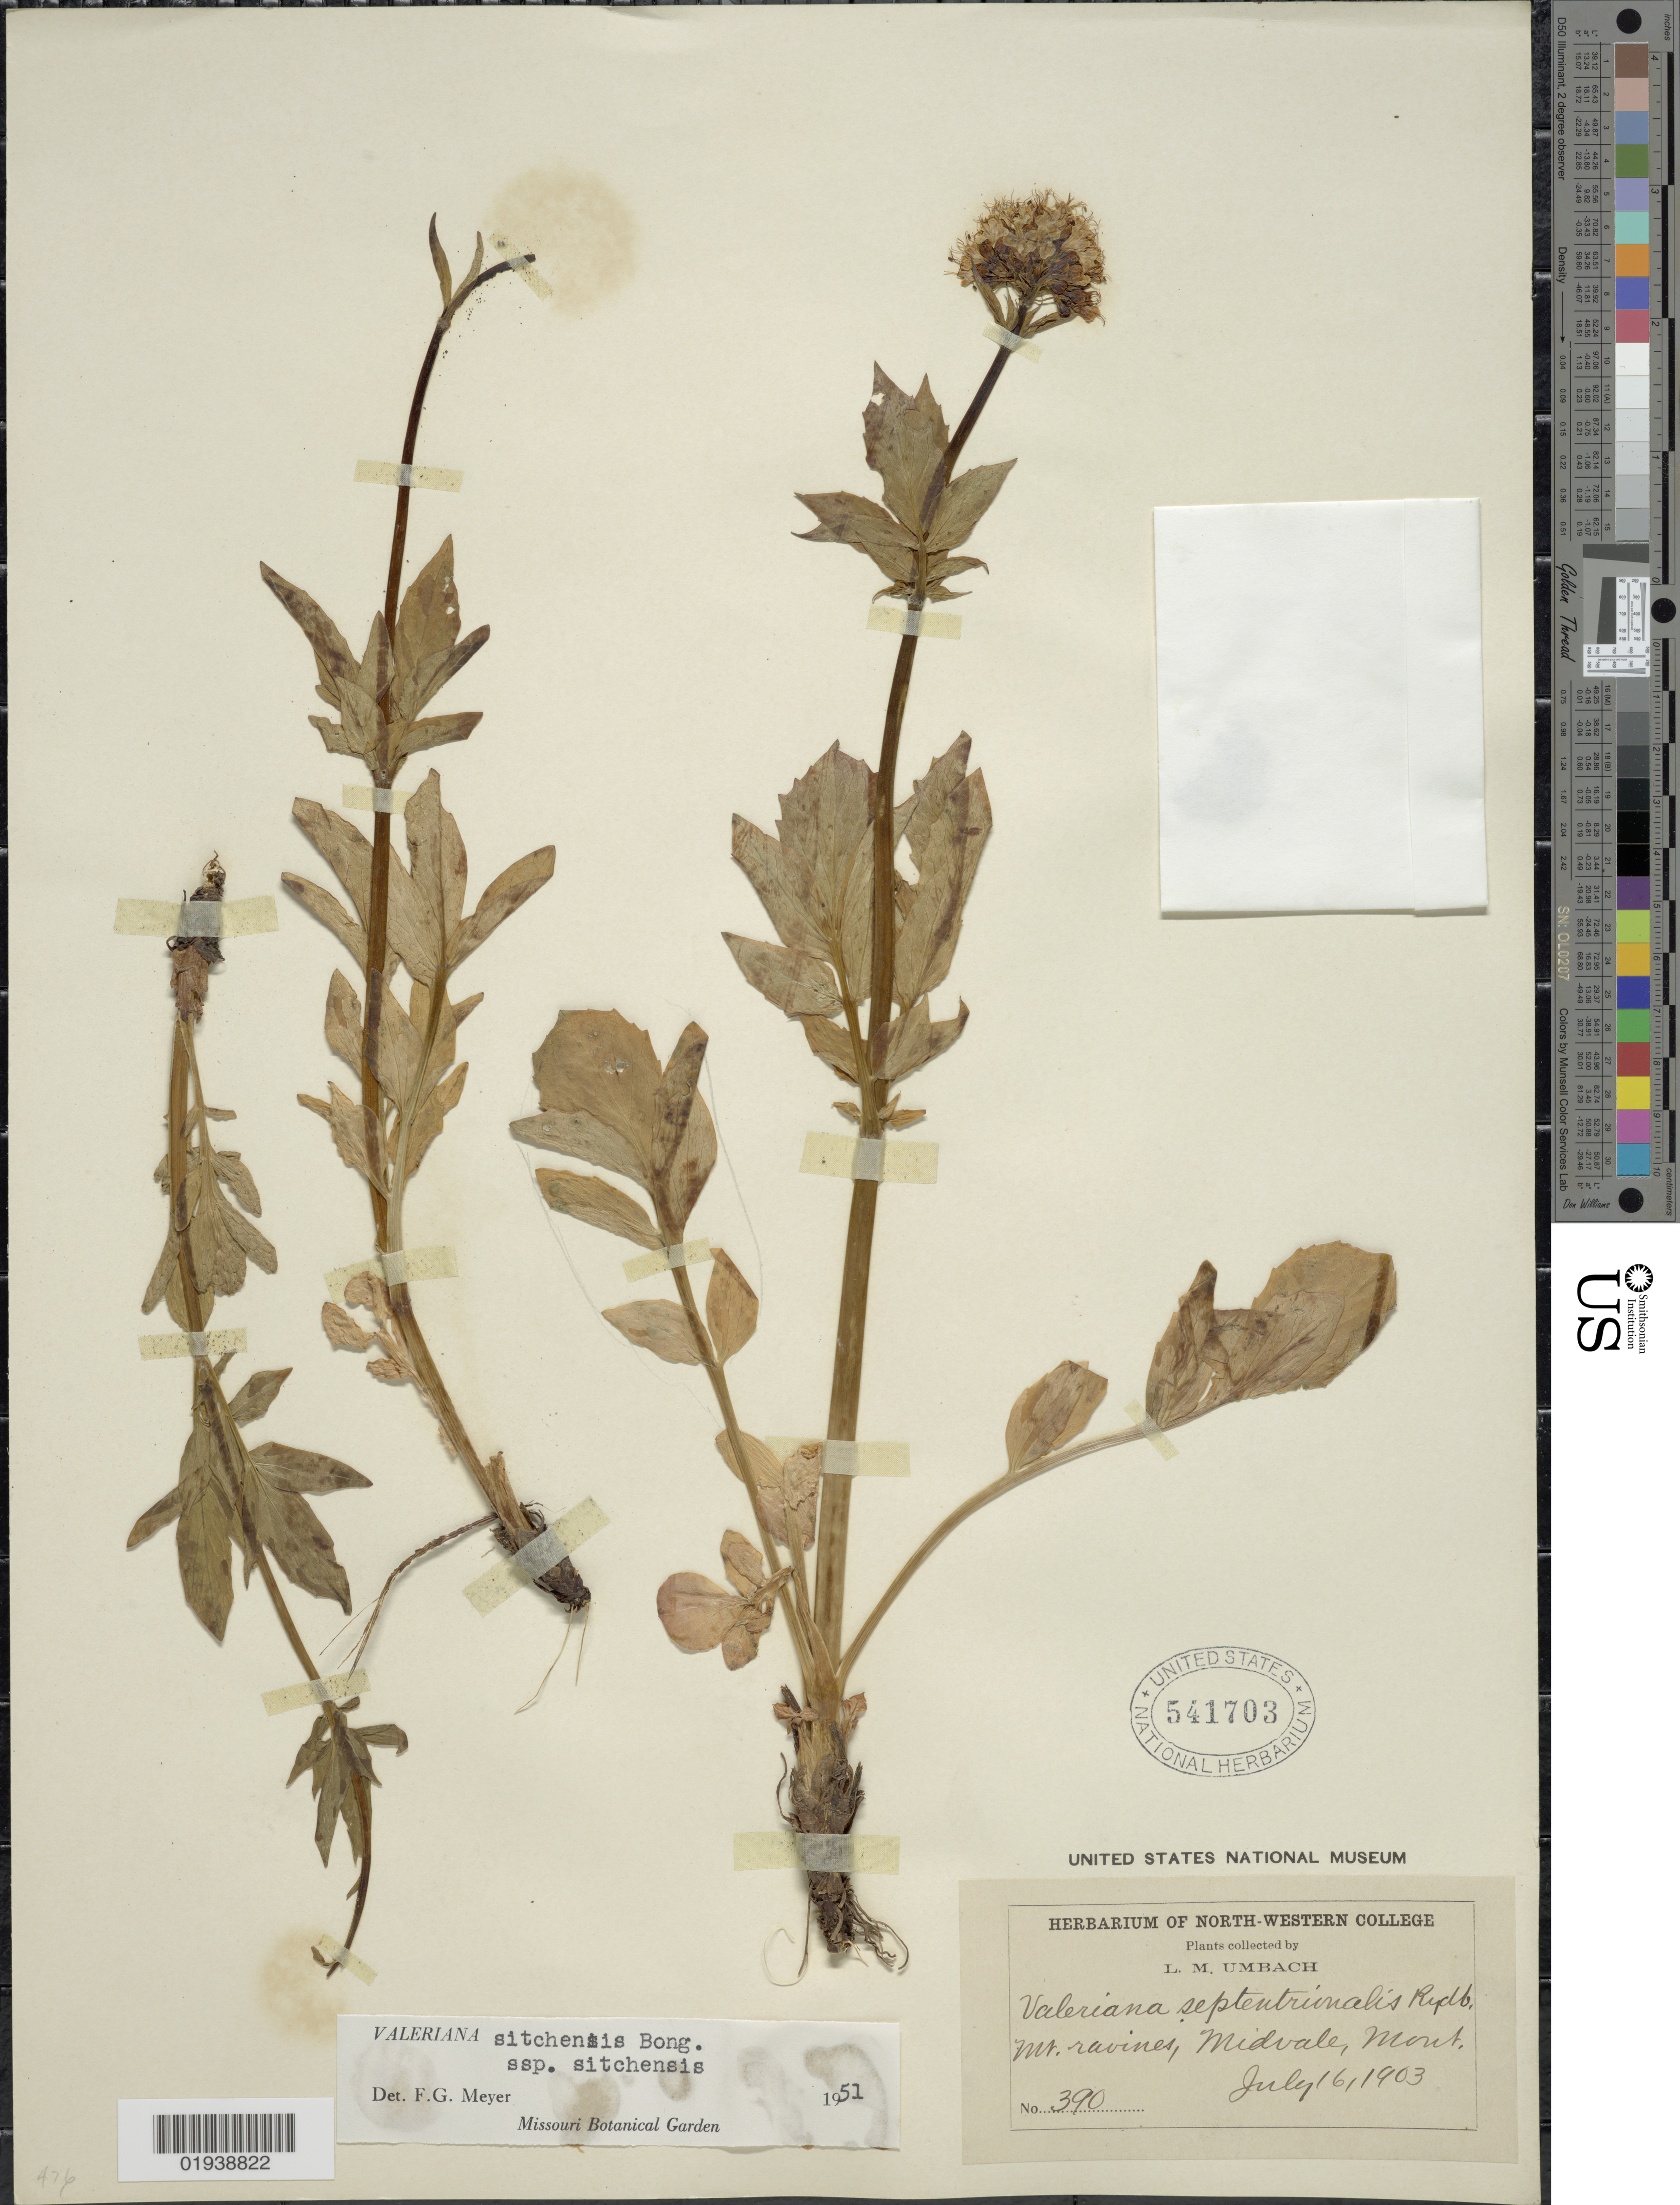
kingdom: Plantae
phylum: Tracheophyta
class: Magnoliopsida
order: Dipsacales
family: Caprifoliaceae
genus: Valeriana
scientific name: Valeriana sitchensis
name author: Bong.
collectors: L. M. Umbach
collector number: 390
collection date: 1903-07-16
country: United States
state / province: Montana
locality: Mt. Ravines, Midvale.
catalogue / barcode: US 541703